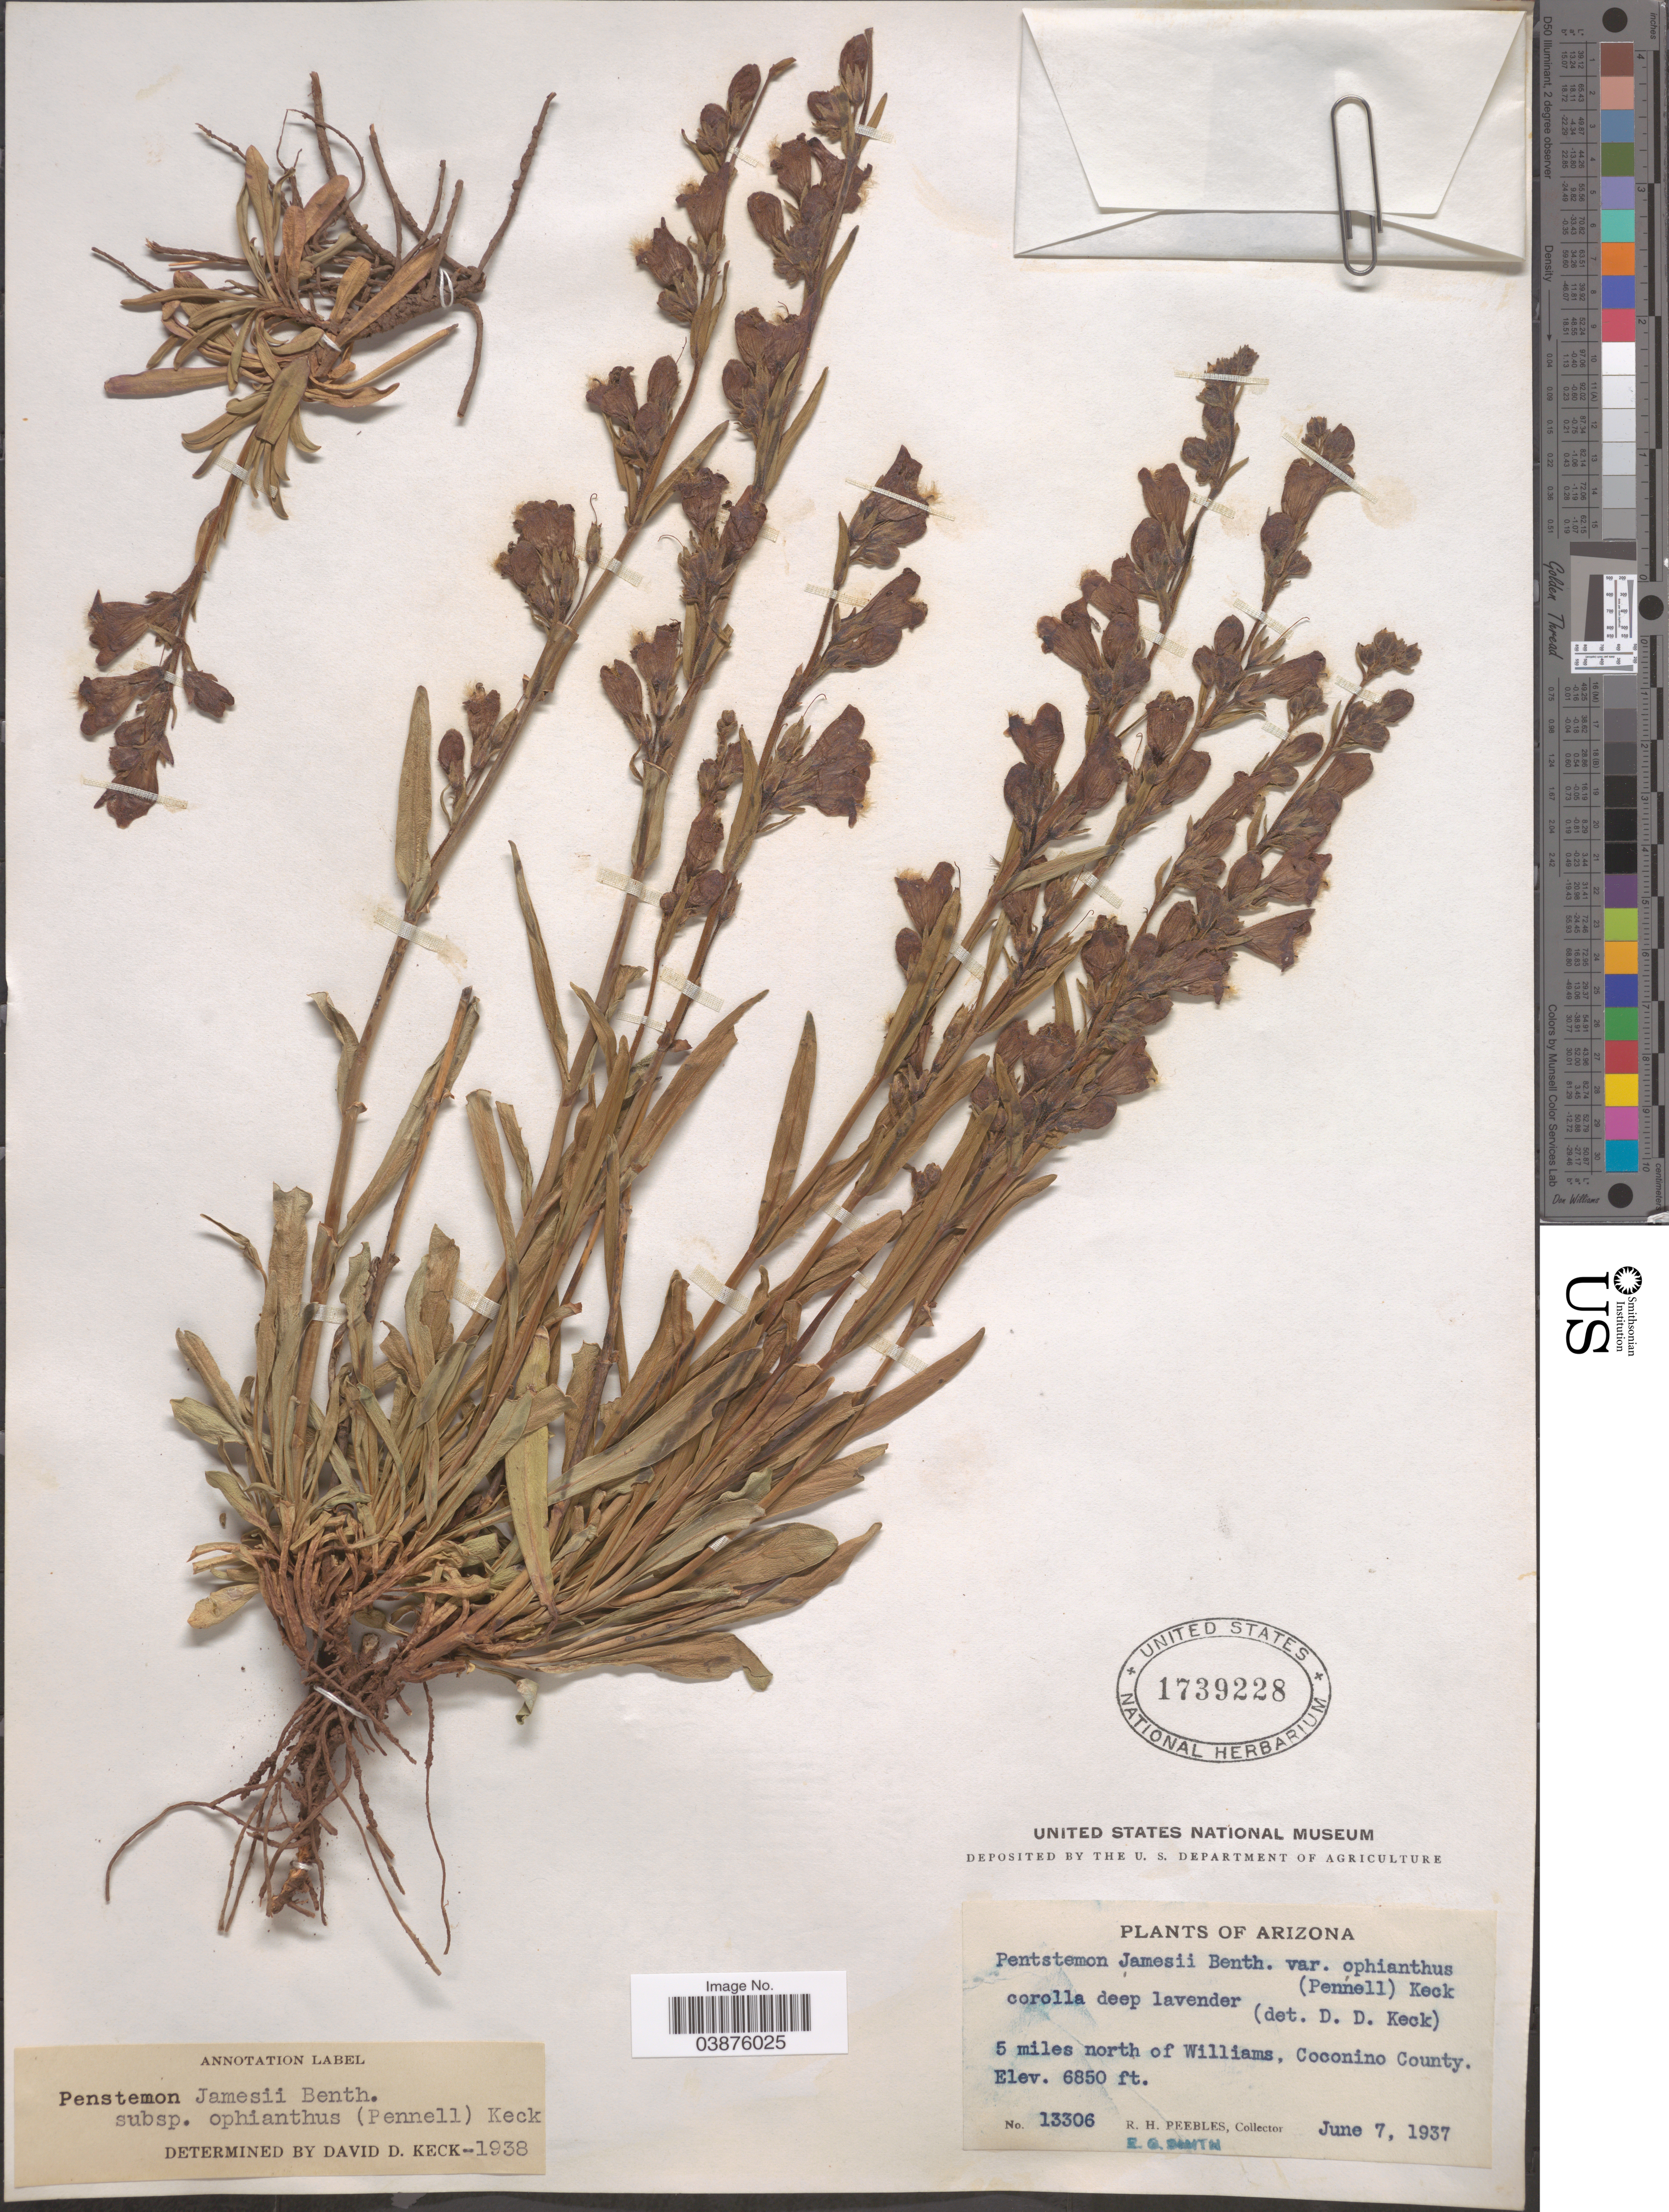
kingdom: Plantae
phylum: Tracheophyta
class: Magnoliopsida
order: Lamiales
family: Plantaginaceae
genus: Penstemon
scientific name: Penstemon jamesii subsp. ophianthus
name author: (Pennell) D.D. Keck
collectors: R. H. Peebles & E. G. Smith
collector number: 13306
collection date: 1937-06-07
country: United States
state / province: Arizona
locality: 5 miles north of Williams, Coconino County.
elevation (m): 2088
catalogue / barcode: US 1739228